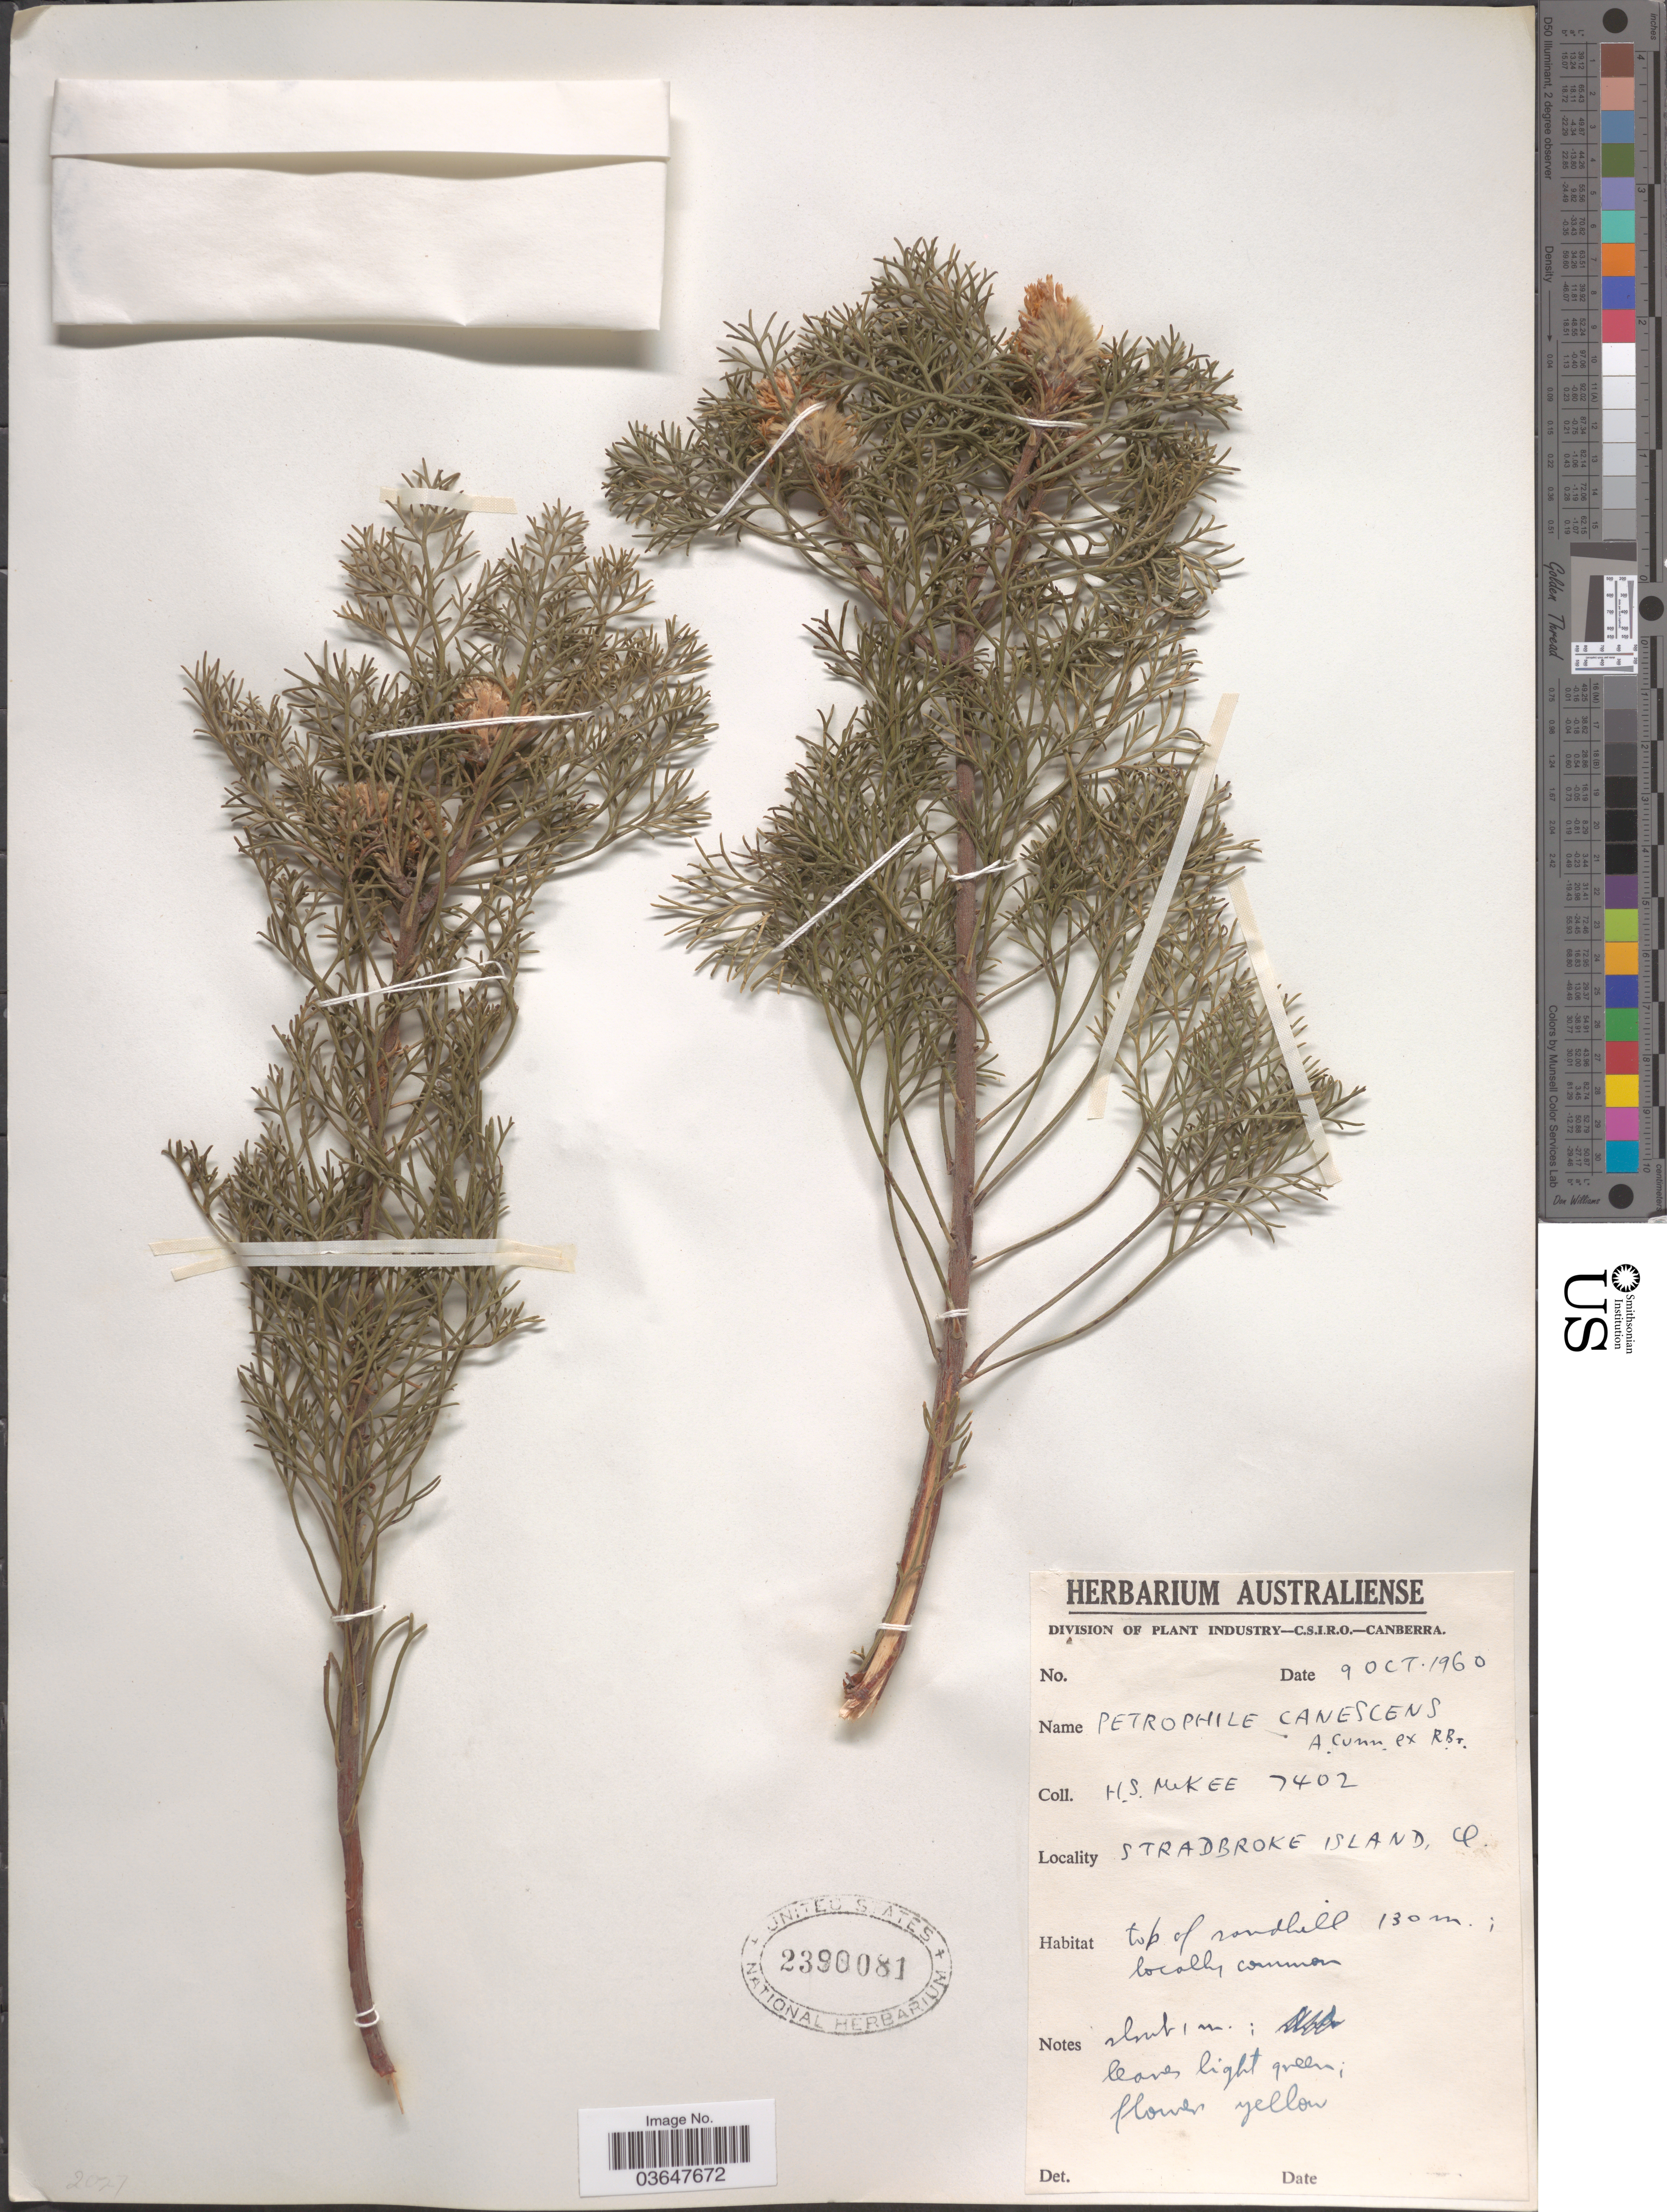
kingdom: Plantae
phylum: Tracheophyta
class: Magnoliopsida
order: Proteales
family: Proteaceae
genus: Petrophile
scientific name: Petrophile canescens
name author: A. Cunn. ex R. Br.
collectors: H. S. McKee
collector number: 7402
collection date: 1960-10-09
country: Australia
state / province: Queensland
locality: Stradbroke Island, Q. Top of soundhill.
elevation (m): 130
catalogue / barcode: US 2390081